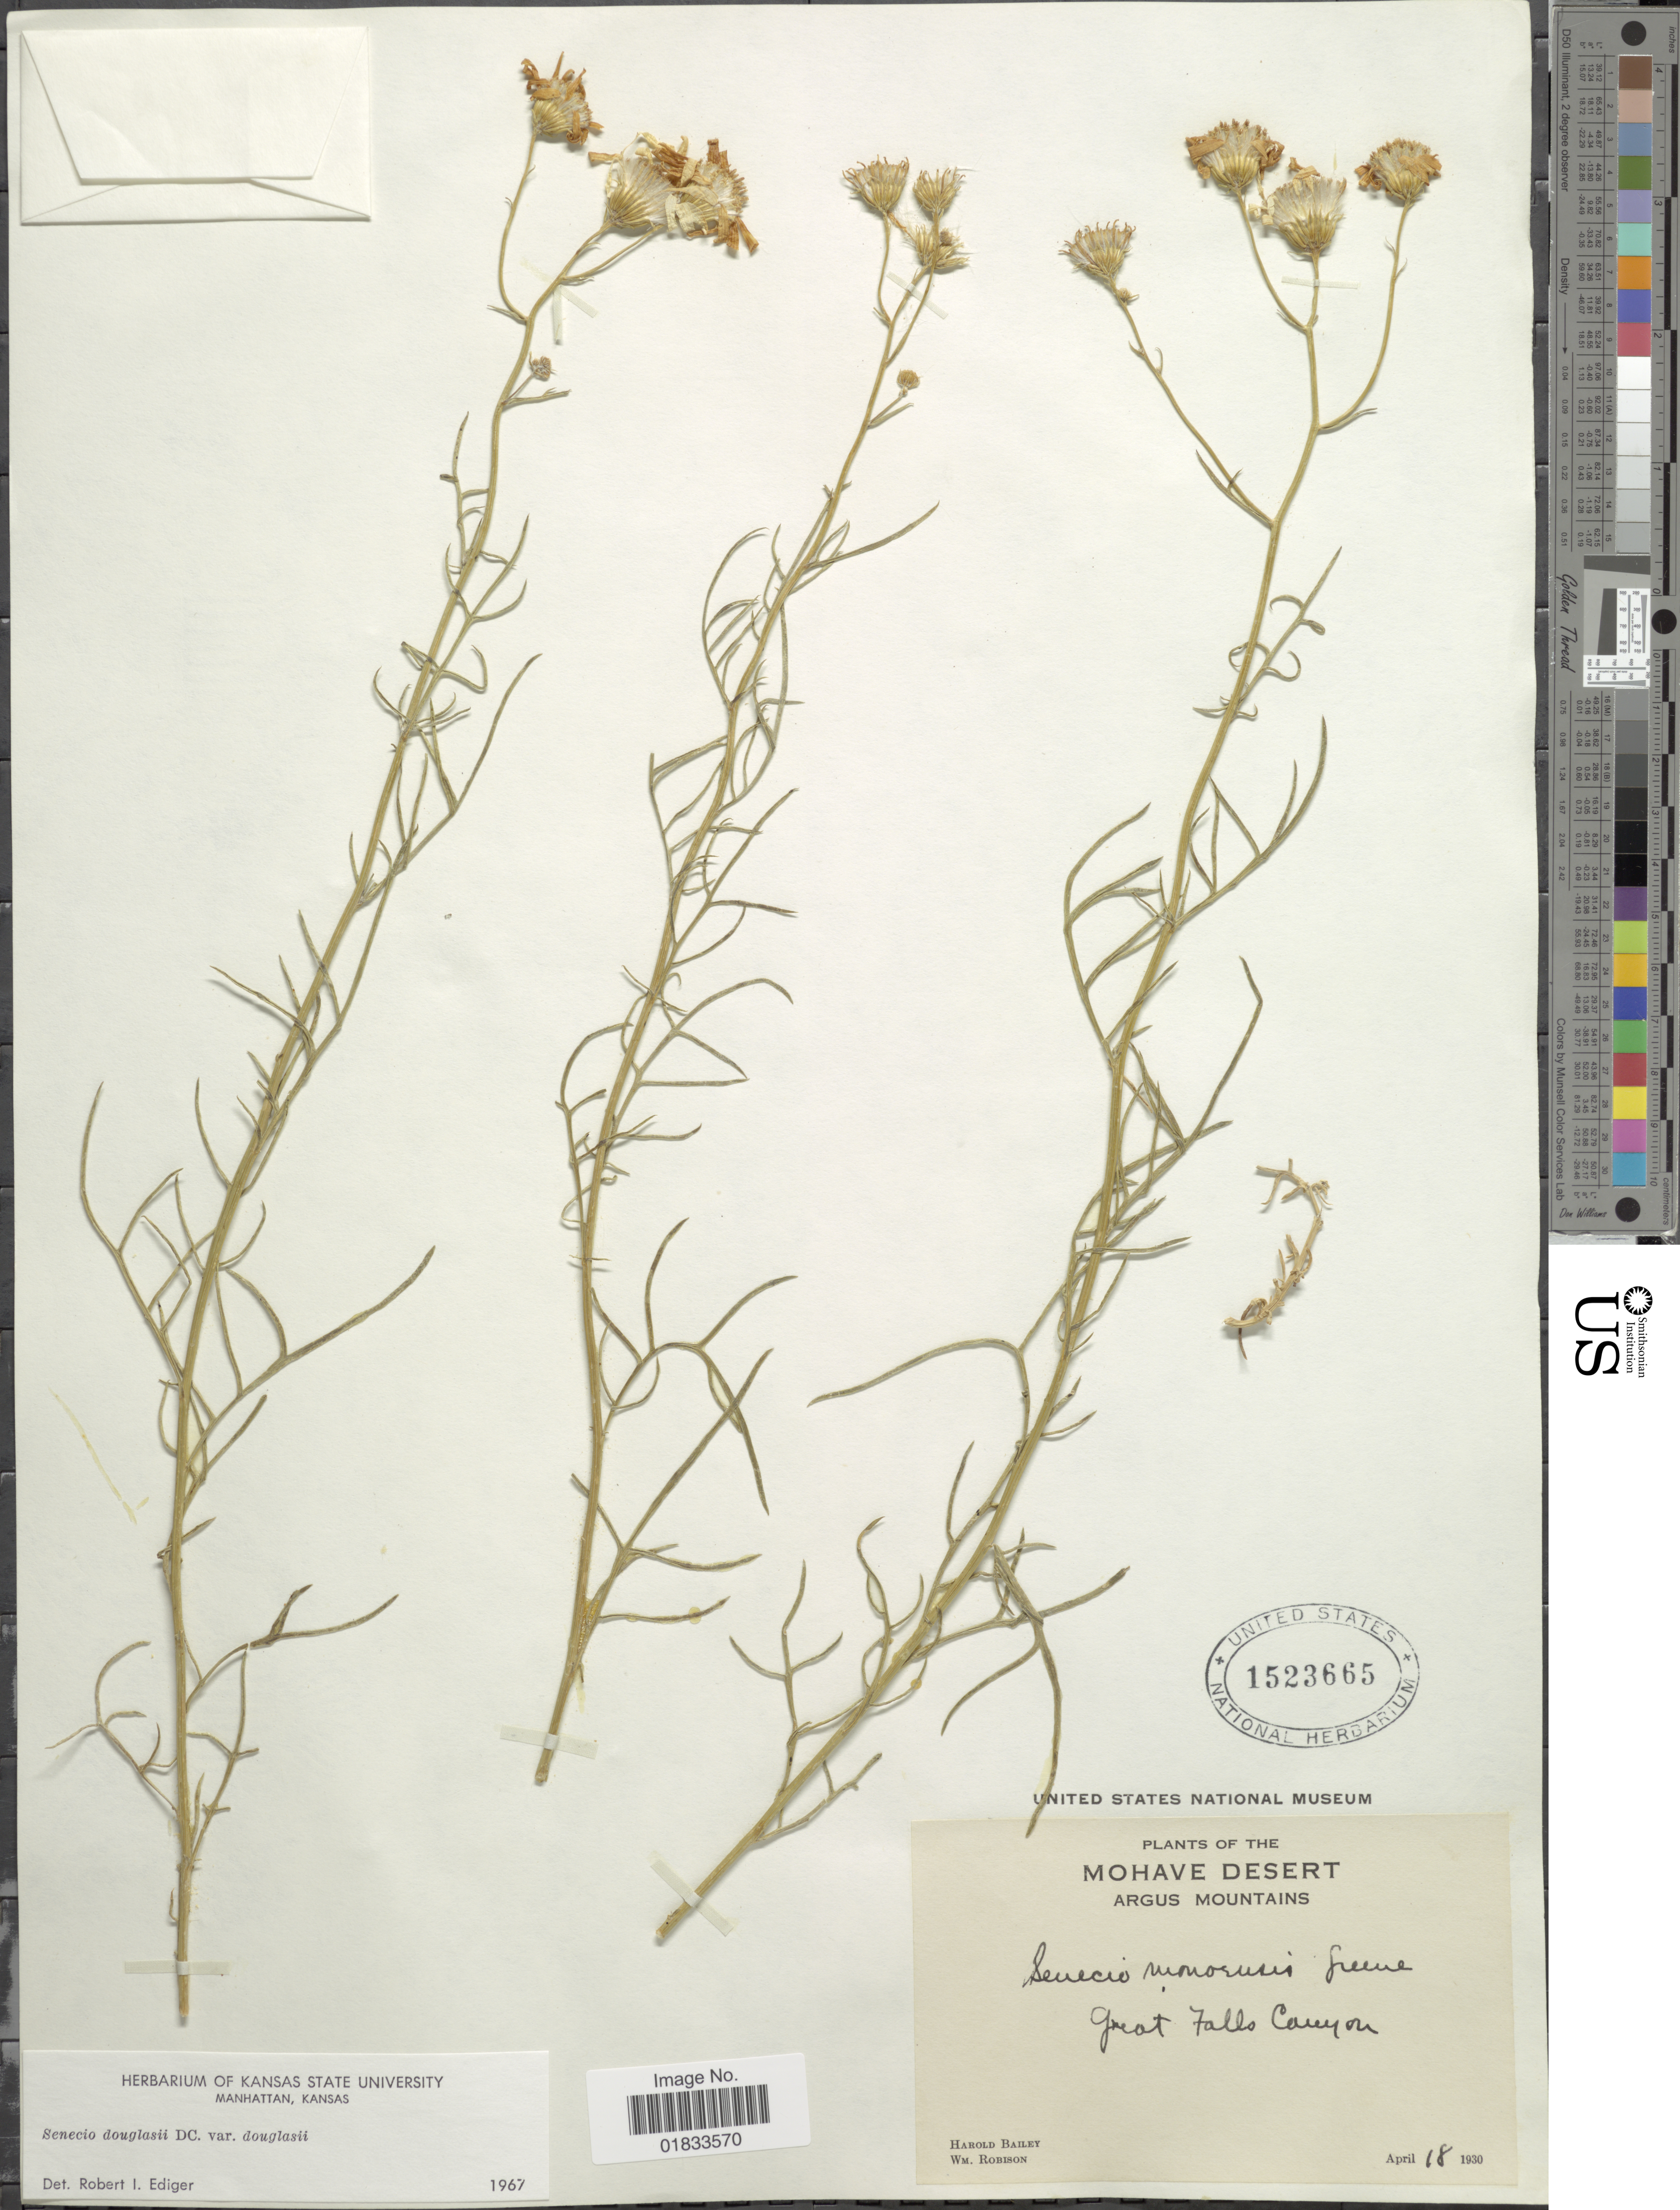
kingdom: Plantae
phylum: Tracheophyta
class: Magnoliopsida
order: Asterales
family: Asteraceae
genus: Senecio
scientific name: Senecio flaccidus var. douglasii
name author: (DC.) B.L. Turner & T.M. Barkley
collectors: H. Bailey & W. Robison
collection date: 1930-04-18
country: United States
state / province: California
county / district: Kern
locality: Mohave Desert, Argus Mountains, Great Falls Canyon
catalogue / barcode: US 1523665